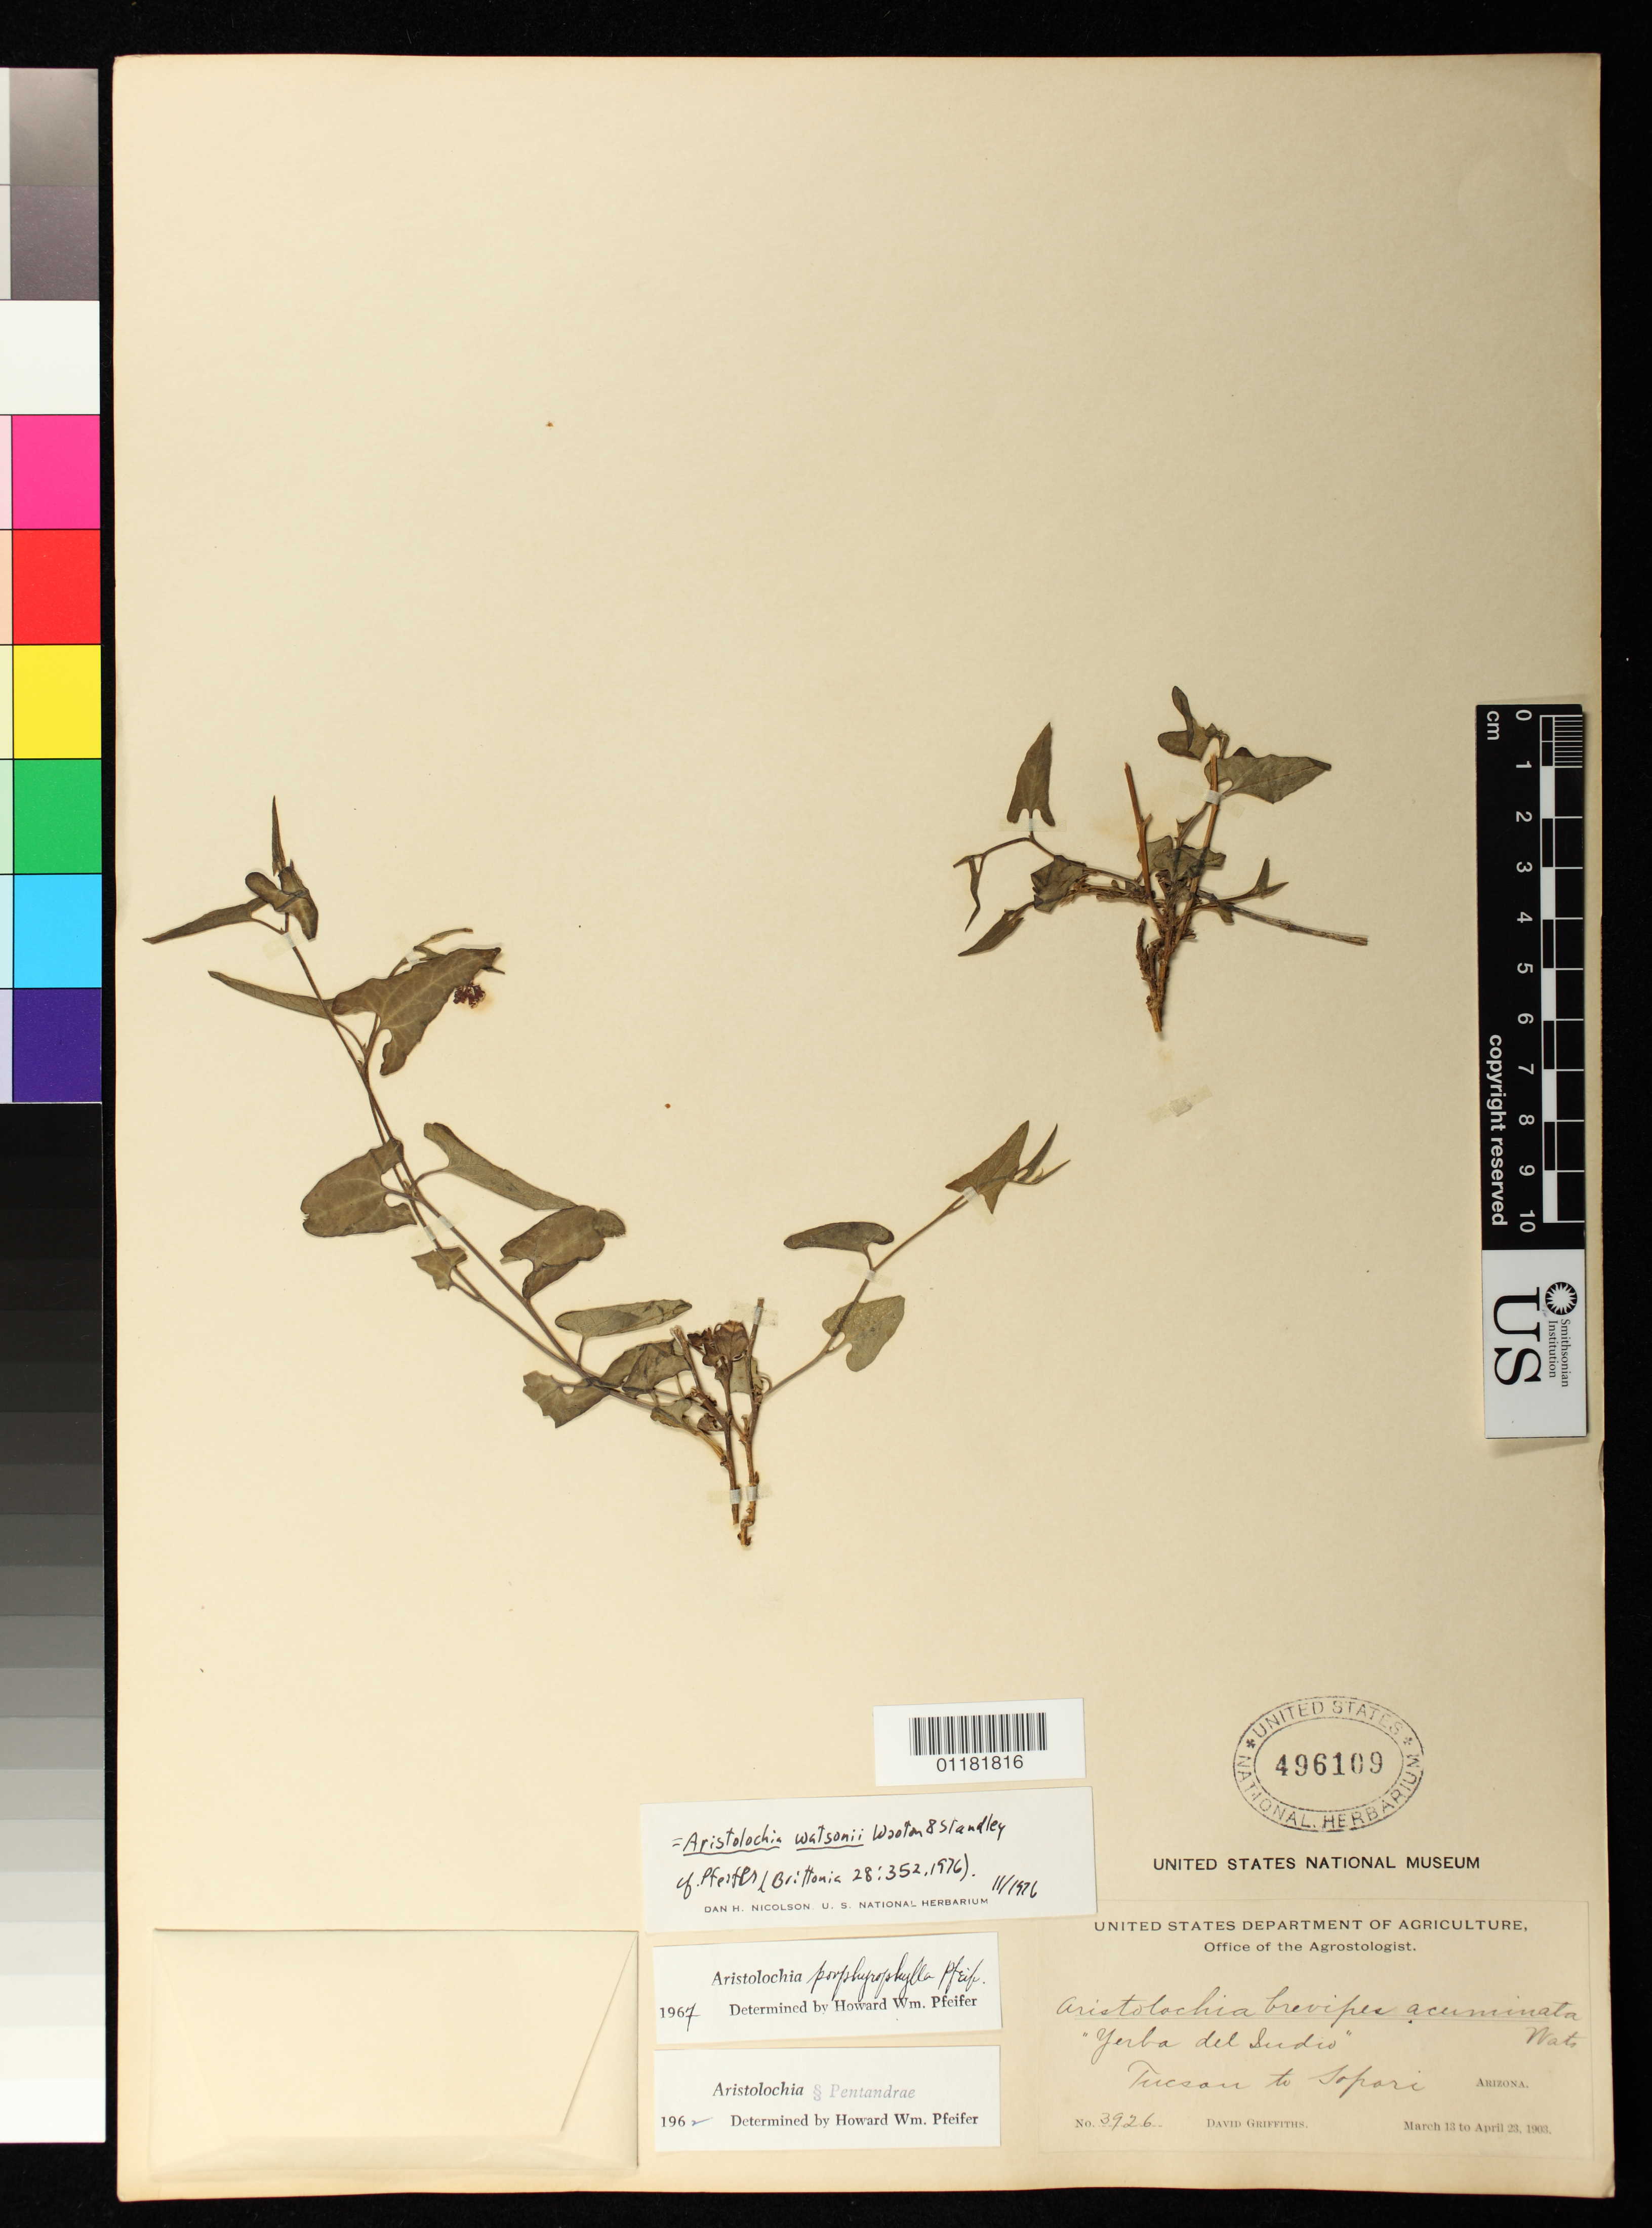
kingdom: Plantae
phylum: Tracheophyta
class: Magnoliopsida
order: Piperales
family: Aristolochiaceae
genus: Aristolochia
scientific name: Aristolochia watsonii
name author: Wooton & Standl.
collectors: D. Griffiths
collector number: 3926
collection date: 1903-03-15/1903-04-23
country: United States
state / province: Arizona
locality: "Yerba del Sirdis"; Tucson to Sopori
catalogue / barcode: US 496109